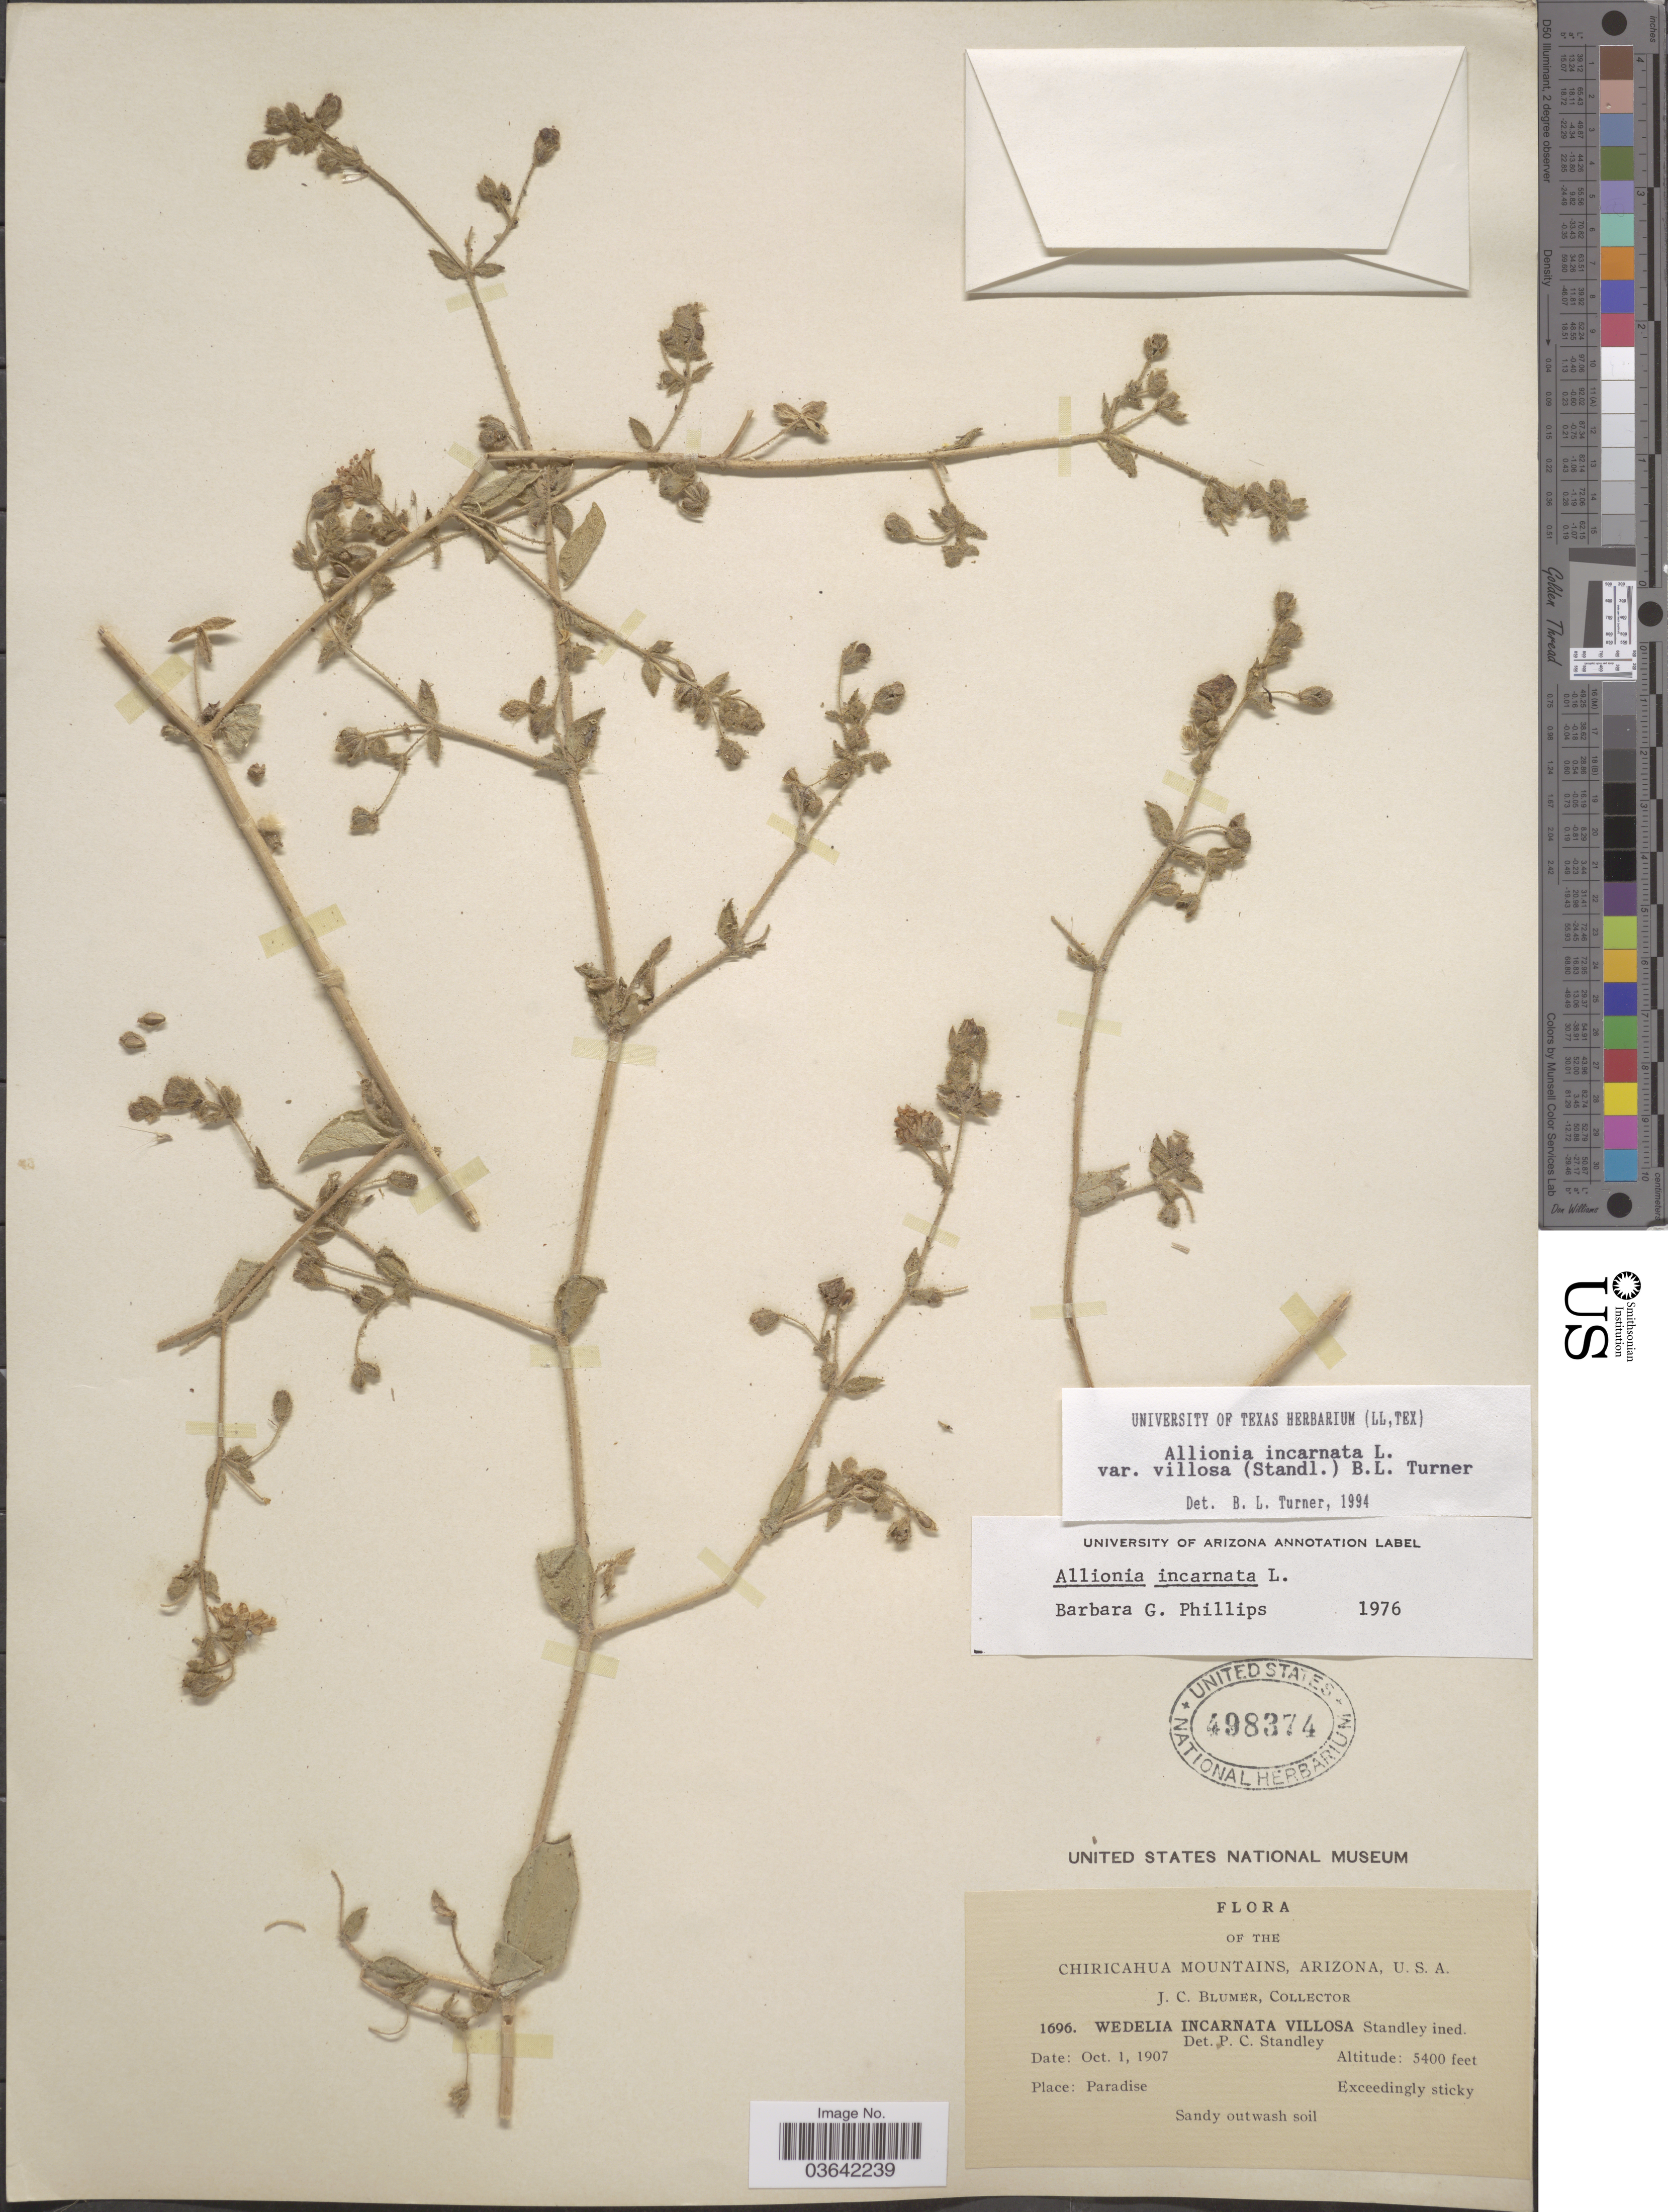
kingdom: Plantae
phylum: Tracheophyta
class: Magnoliopsida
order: Caryophyllales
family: Nyctaginaceae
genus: Allionia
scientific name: Allionia incarnata var. villosa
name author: (Standl.) B.L. Turner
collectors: J. C. Blumer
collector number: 1696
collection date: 1907-10-01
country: United States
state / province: Arizona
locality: Chiricahua Mountains, Paradise.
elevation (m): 1646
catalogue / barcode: US 498374